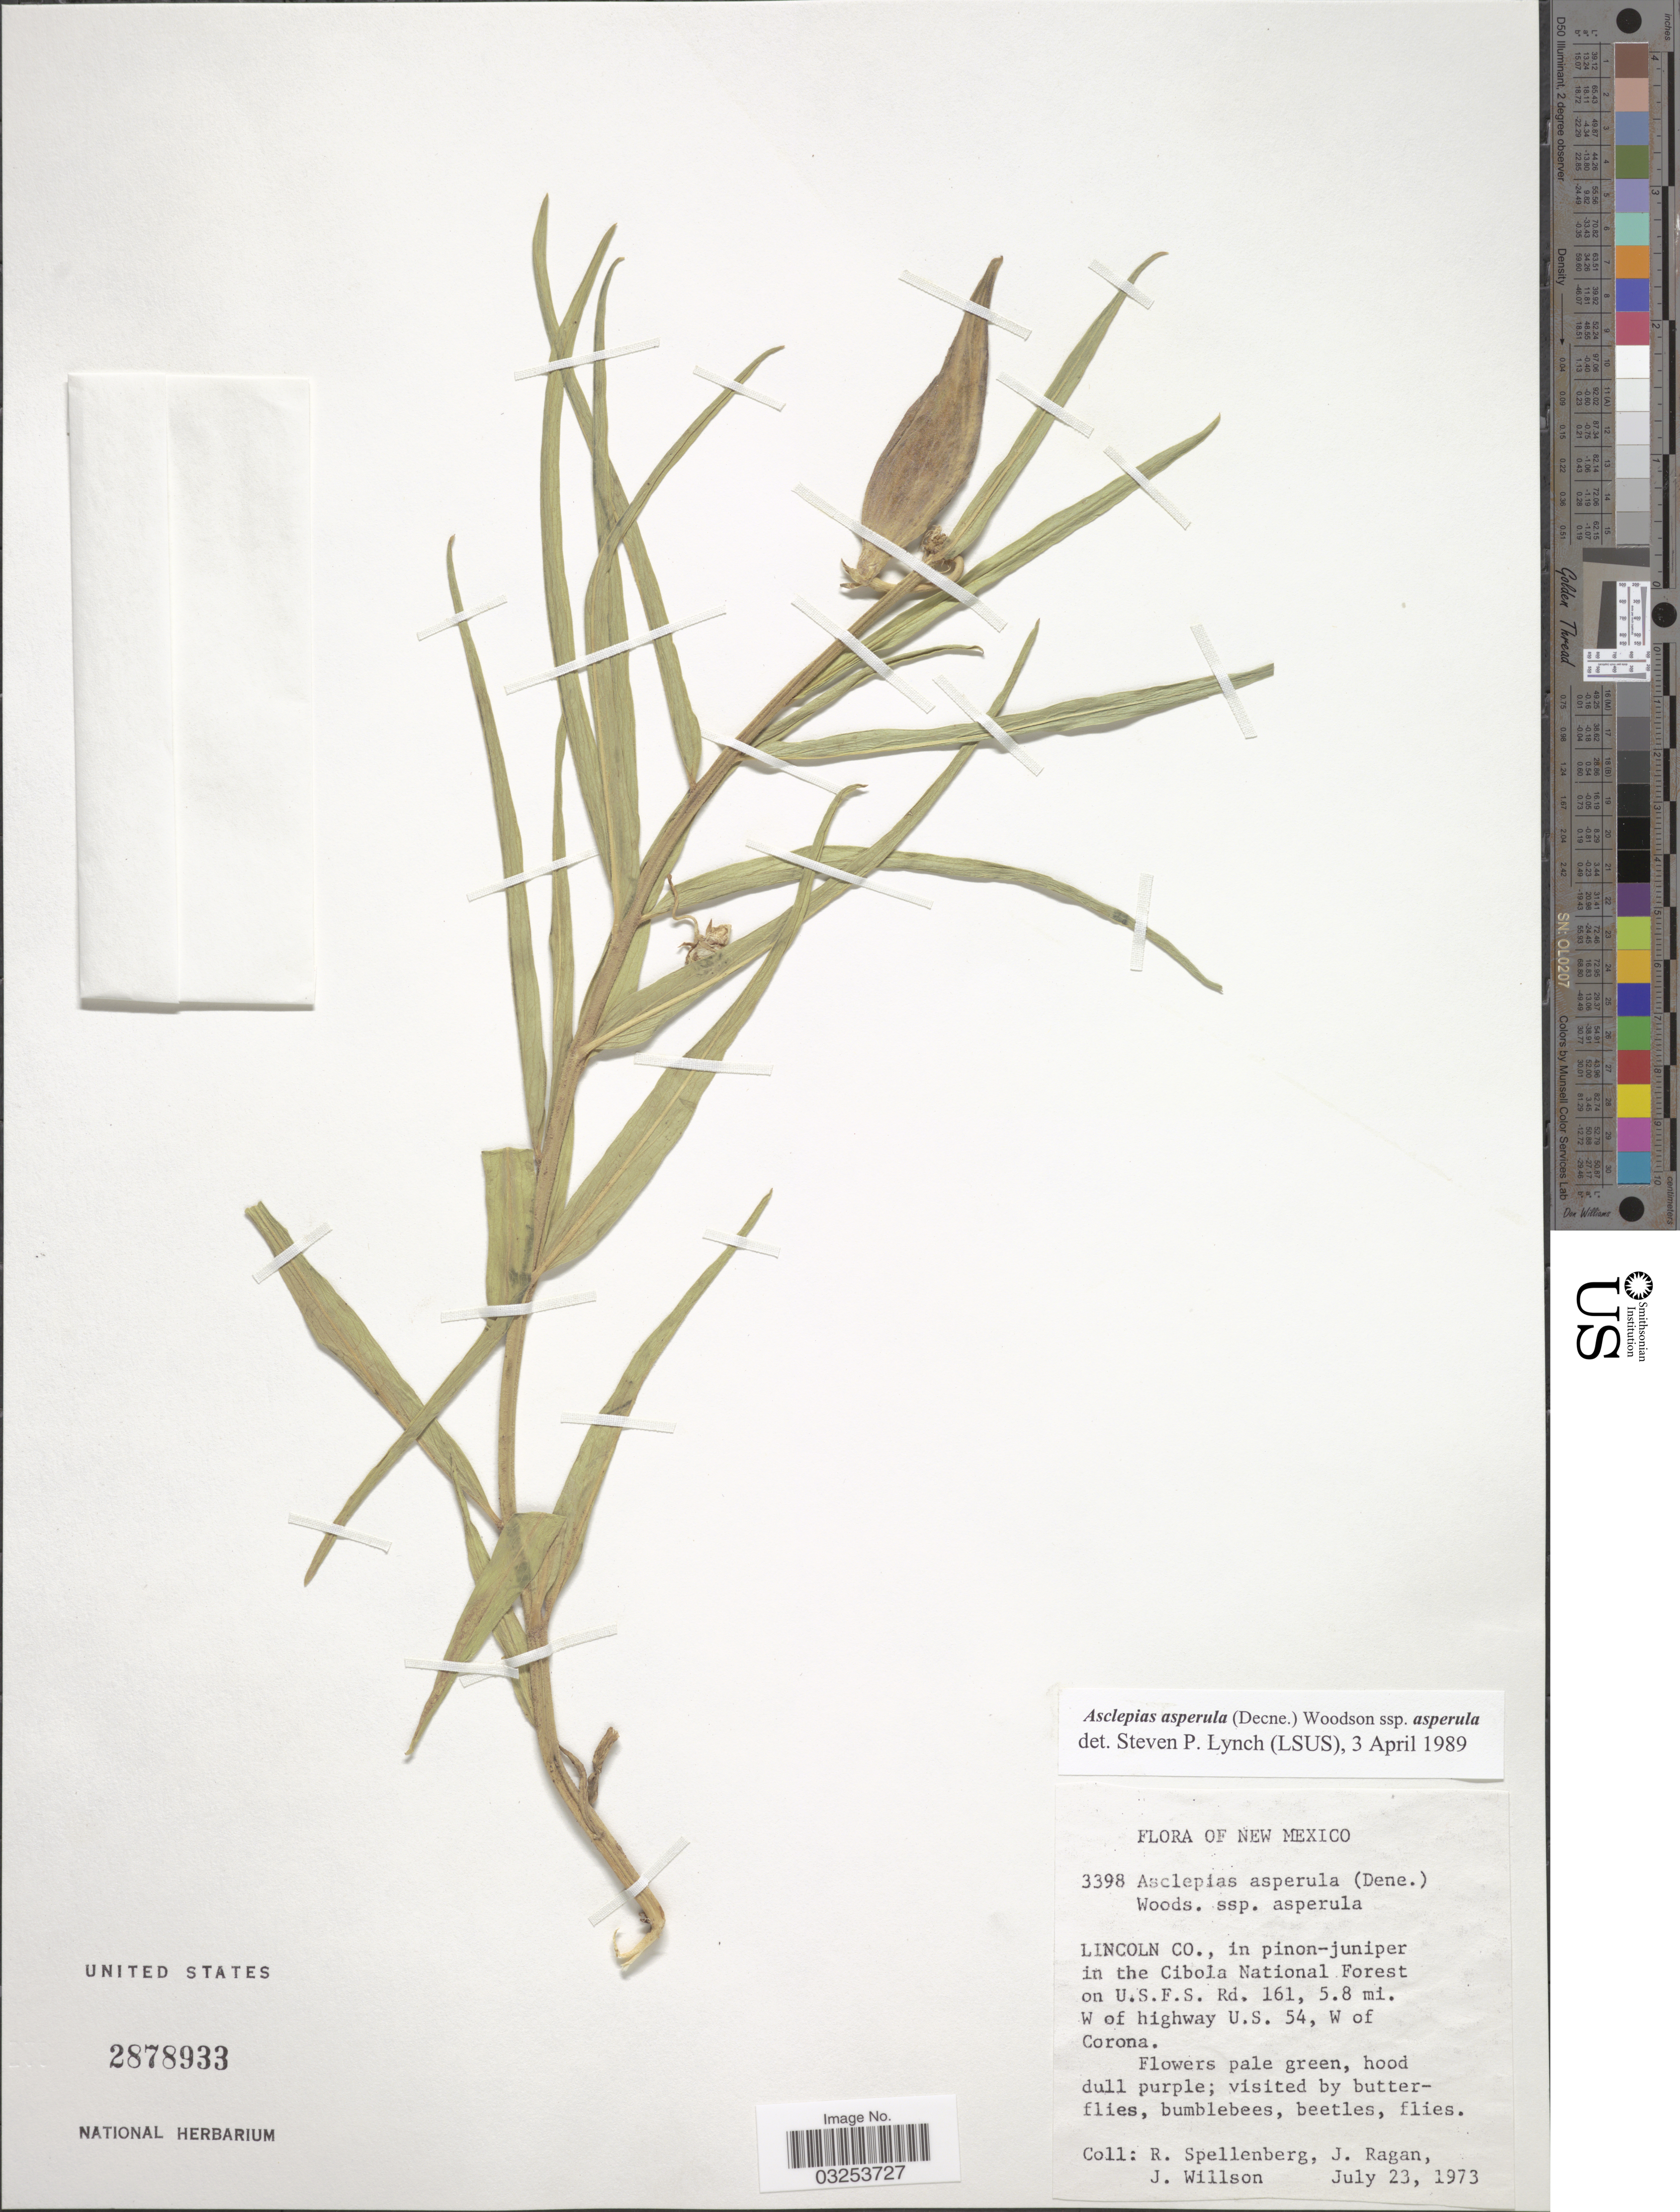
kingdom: Plantae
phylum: Tracheophyta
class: Magnoliopsida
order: Gentianales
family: Apocynaceae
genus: Asclepias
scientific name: Asclepias asperula subsp. asperula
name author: (Decne.) Woodson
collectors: R. Spellenberg, J. Ragan & J. Willson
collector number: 3398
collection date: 1973-07-23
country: United States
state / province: New Mexico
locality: Lincoln Co., in pinon-juniper in the Cibola National Forest on U.S.F.S. Rd. 161, 5.8 mi. W of highway U.S. 54, W of Corona.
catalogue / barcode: US 2878933